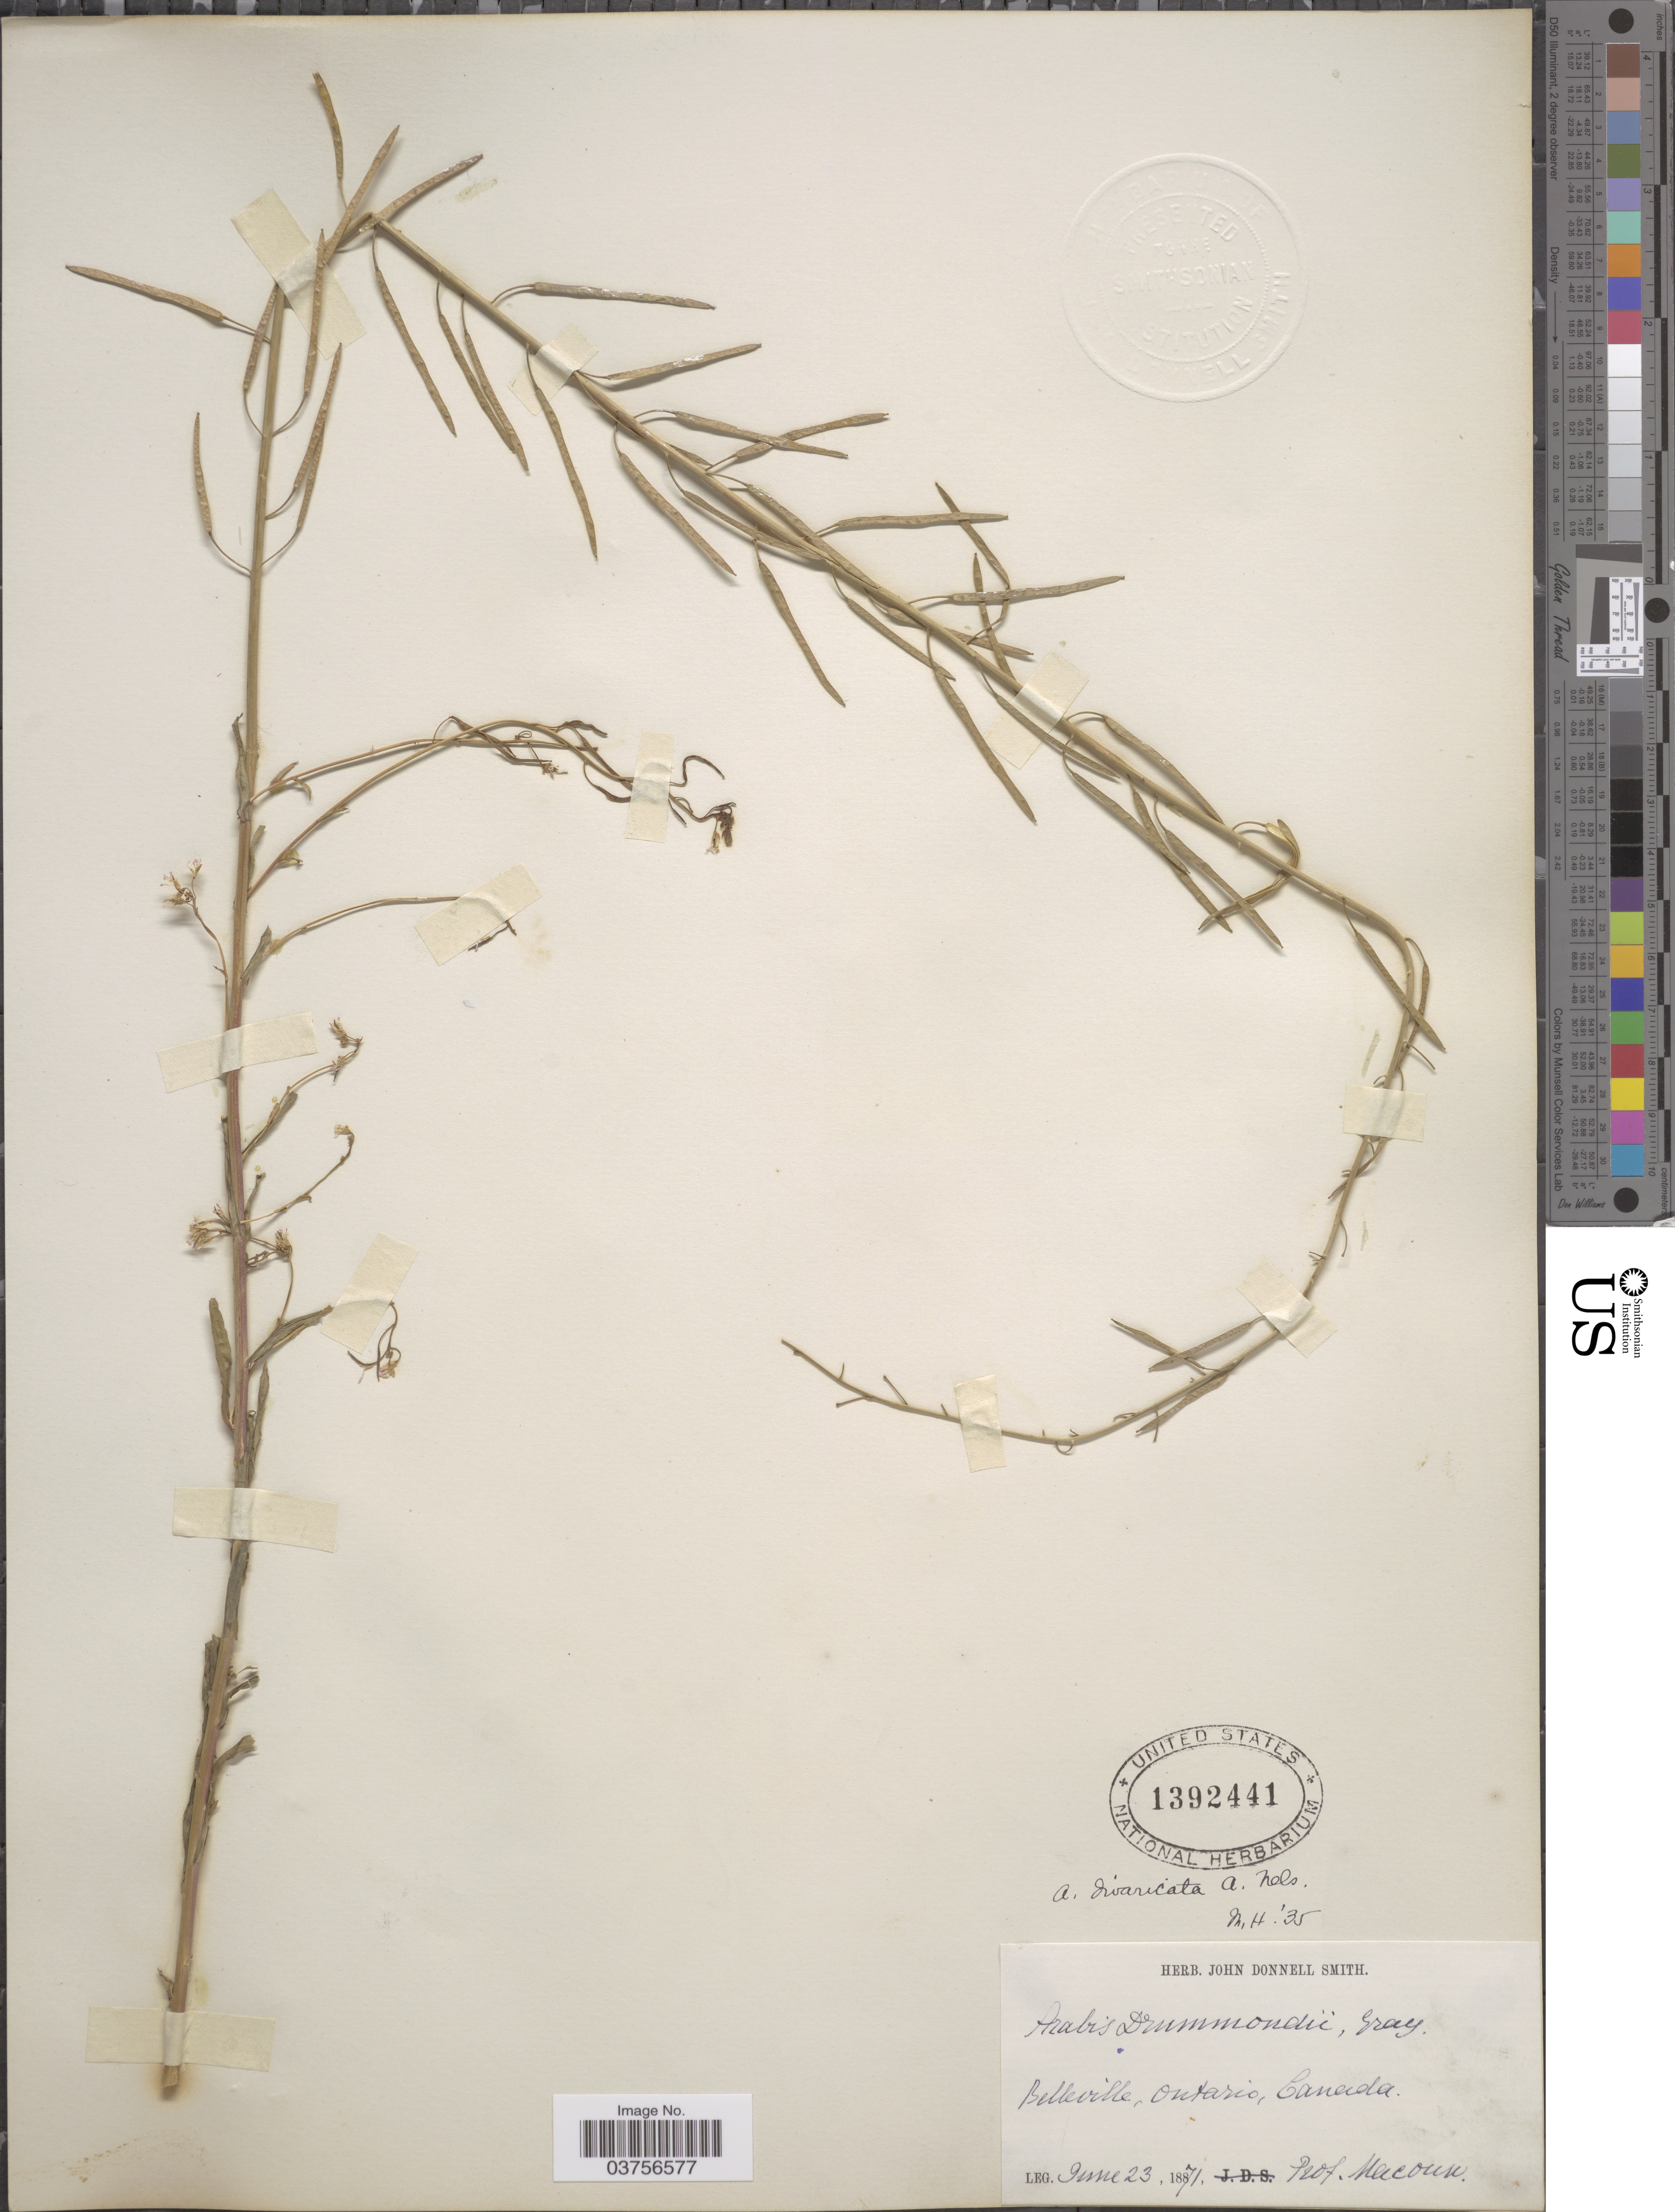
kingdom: Plantae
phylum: Tracheophyta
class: Magnoliopsida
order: Brassicales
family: Brassicaceae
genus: Arabis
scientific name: Arabis divaricarpa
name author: A. Nelson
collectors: Prof. Macoun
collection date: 1871-06-23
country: Canada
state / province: Ontario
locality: Belleville.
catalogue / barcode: US 1392441